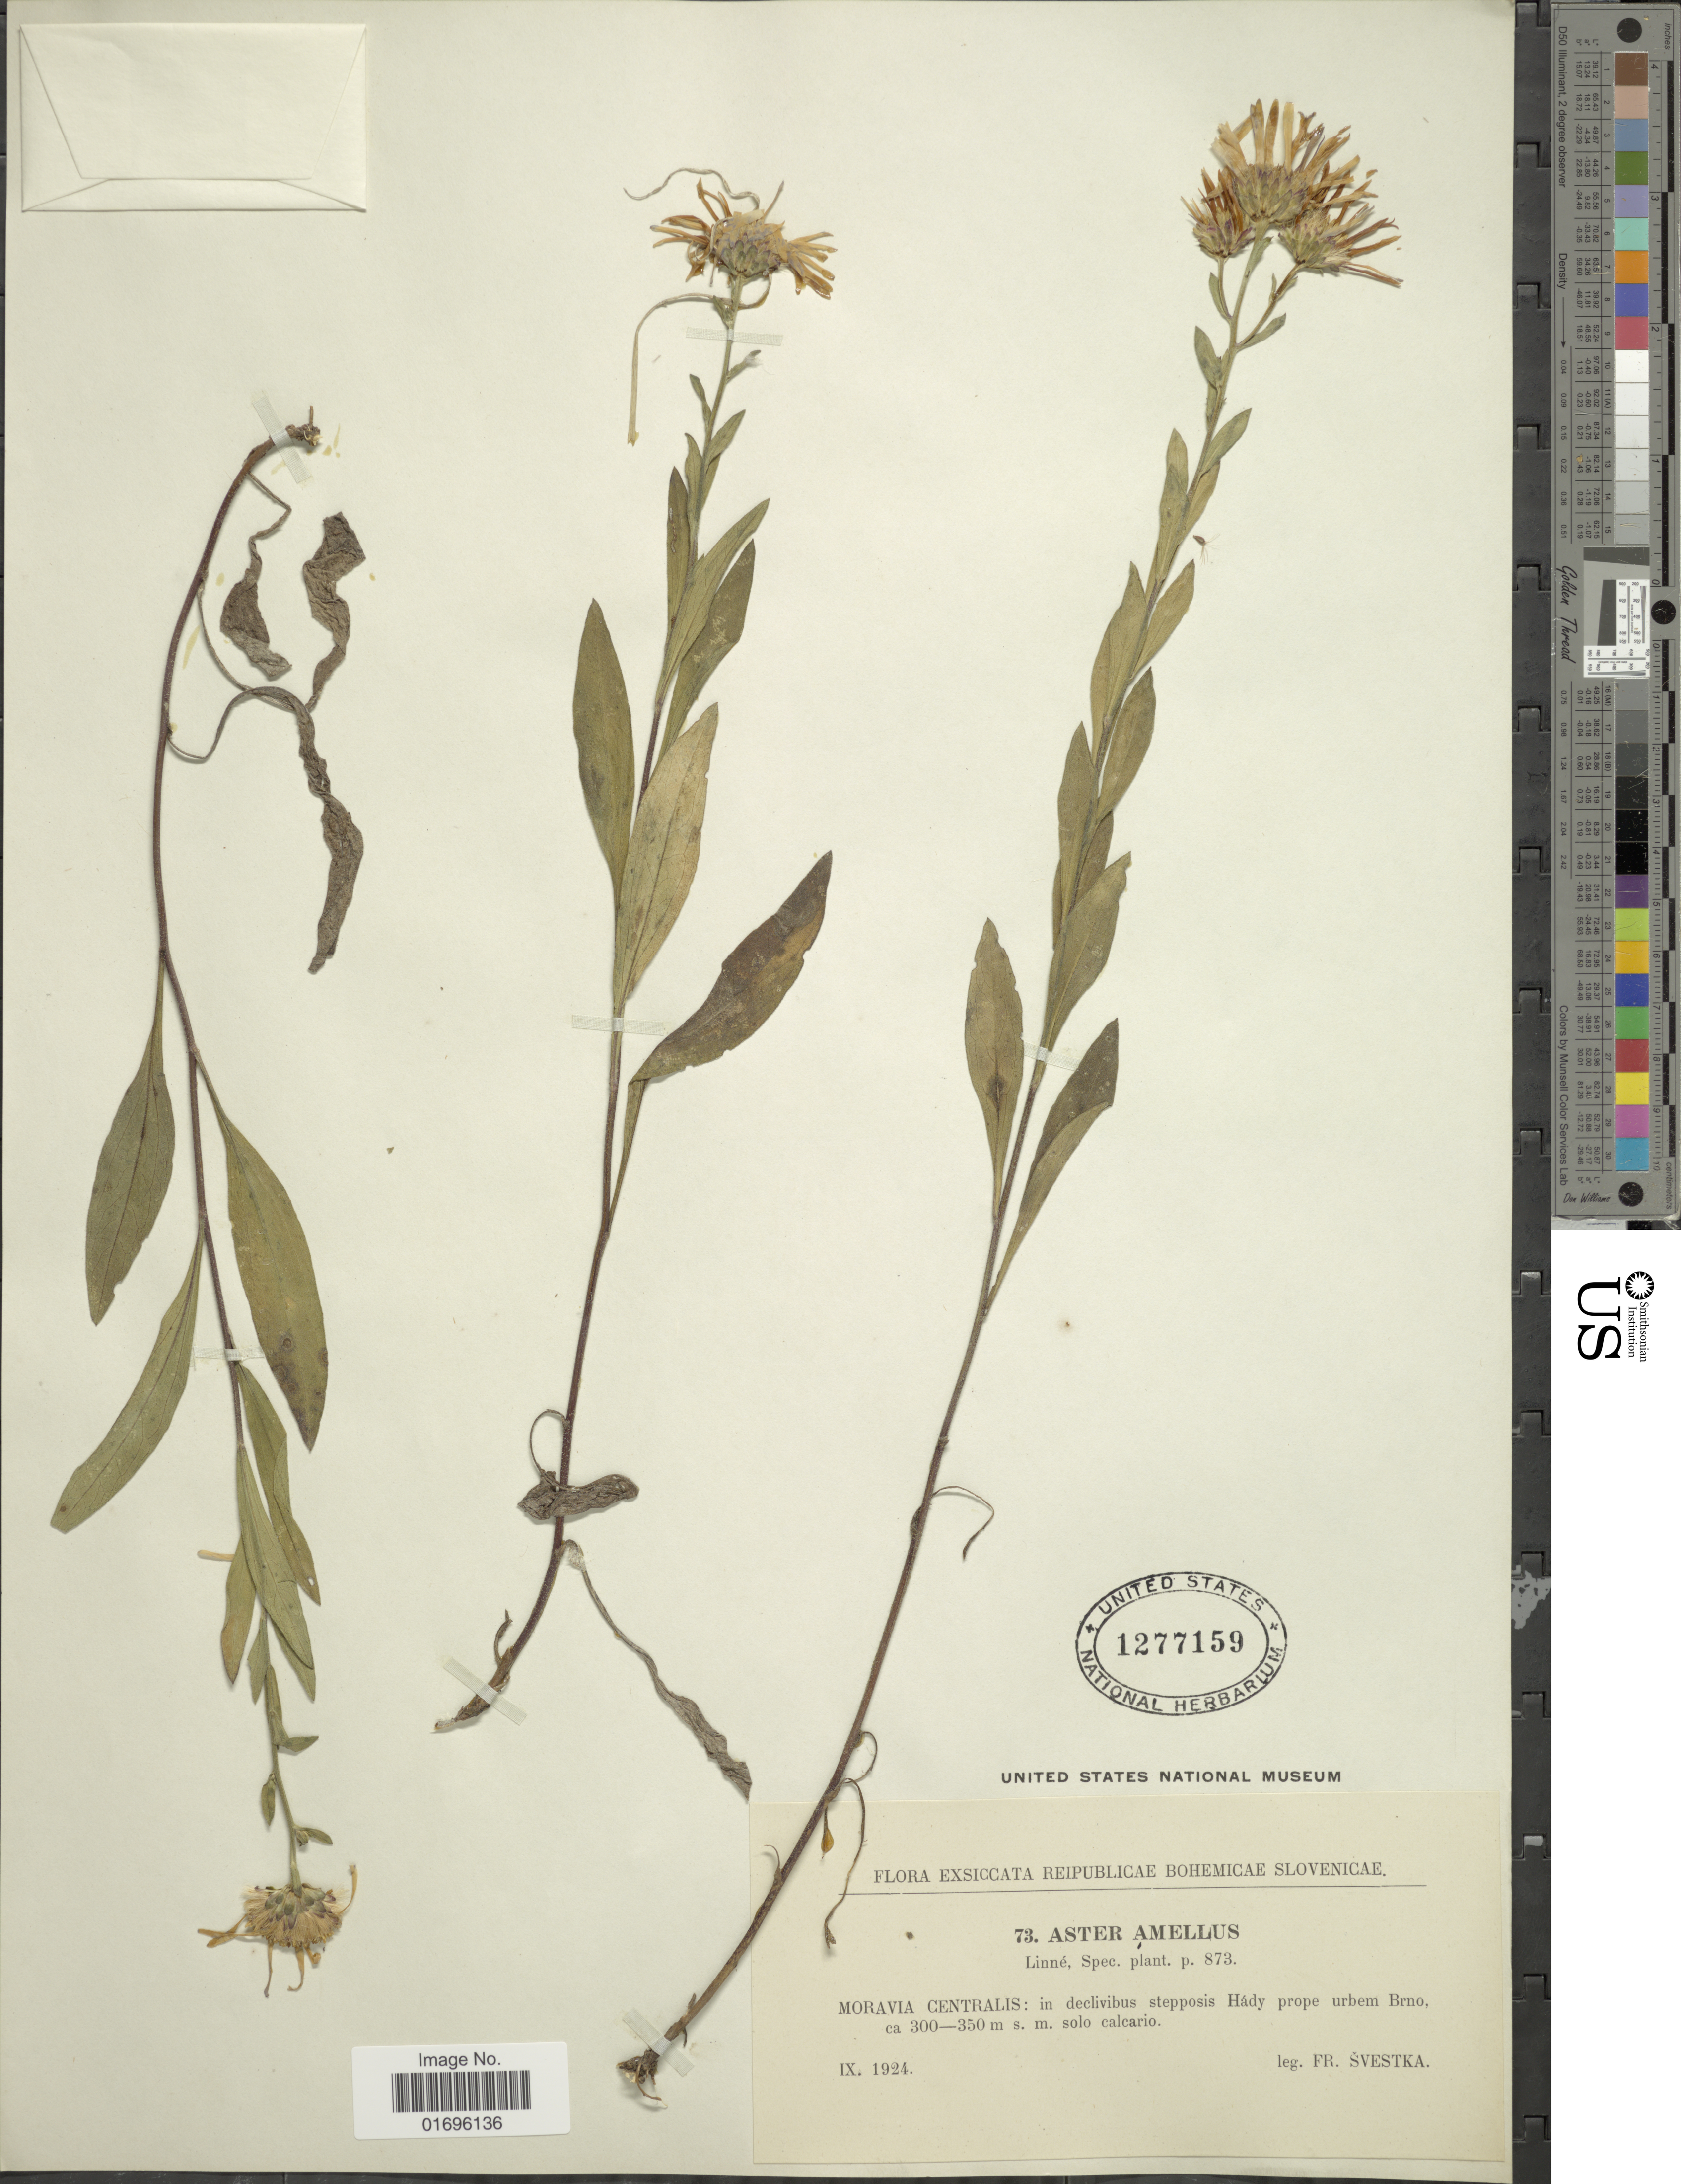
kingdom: Plantae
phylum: Tracheophyta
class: Magnoliopsida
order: Asterales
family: Asteraceae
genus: Aster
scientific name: Aster amellus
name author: L.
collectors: F. Svestka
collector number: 73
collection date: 1924-09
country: Czechia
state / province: South Moravian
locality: Reipublicae Bohemicae Slovenicae. Moravia Centralis: in declivibus stepposis Hady prope urbem Brno, solo calcario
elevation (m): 300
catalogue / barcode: US 1277159